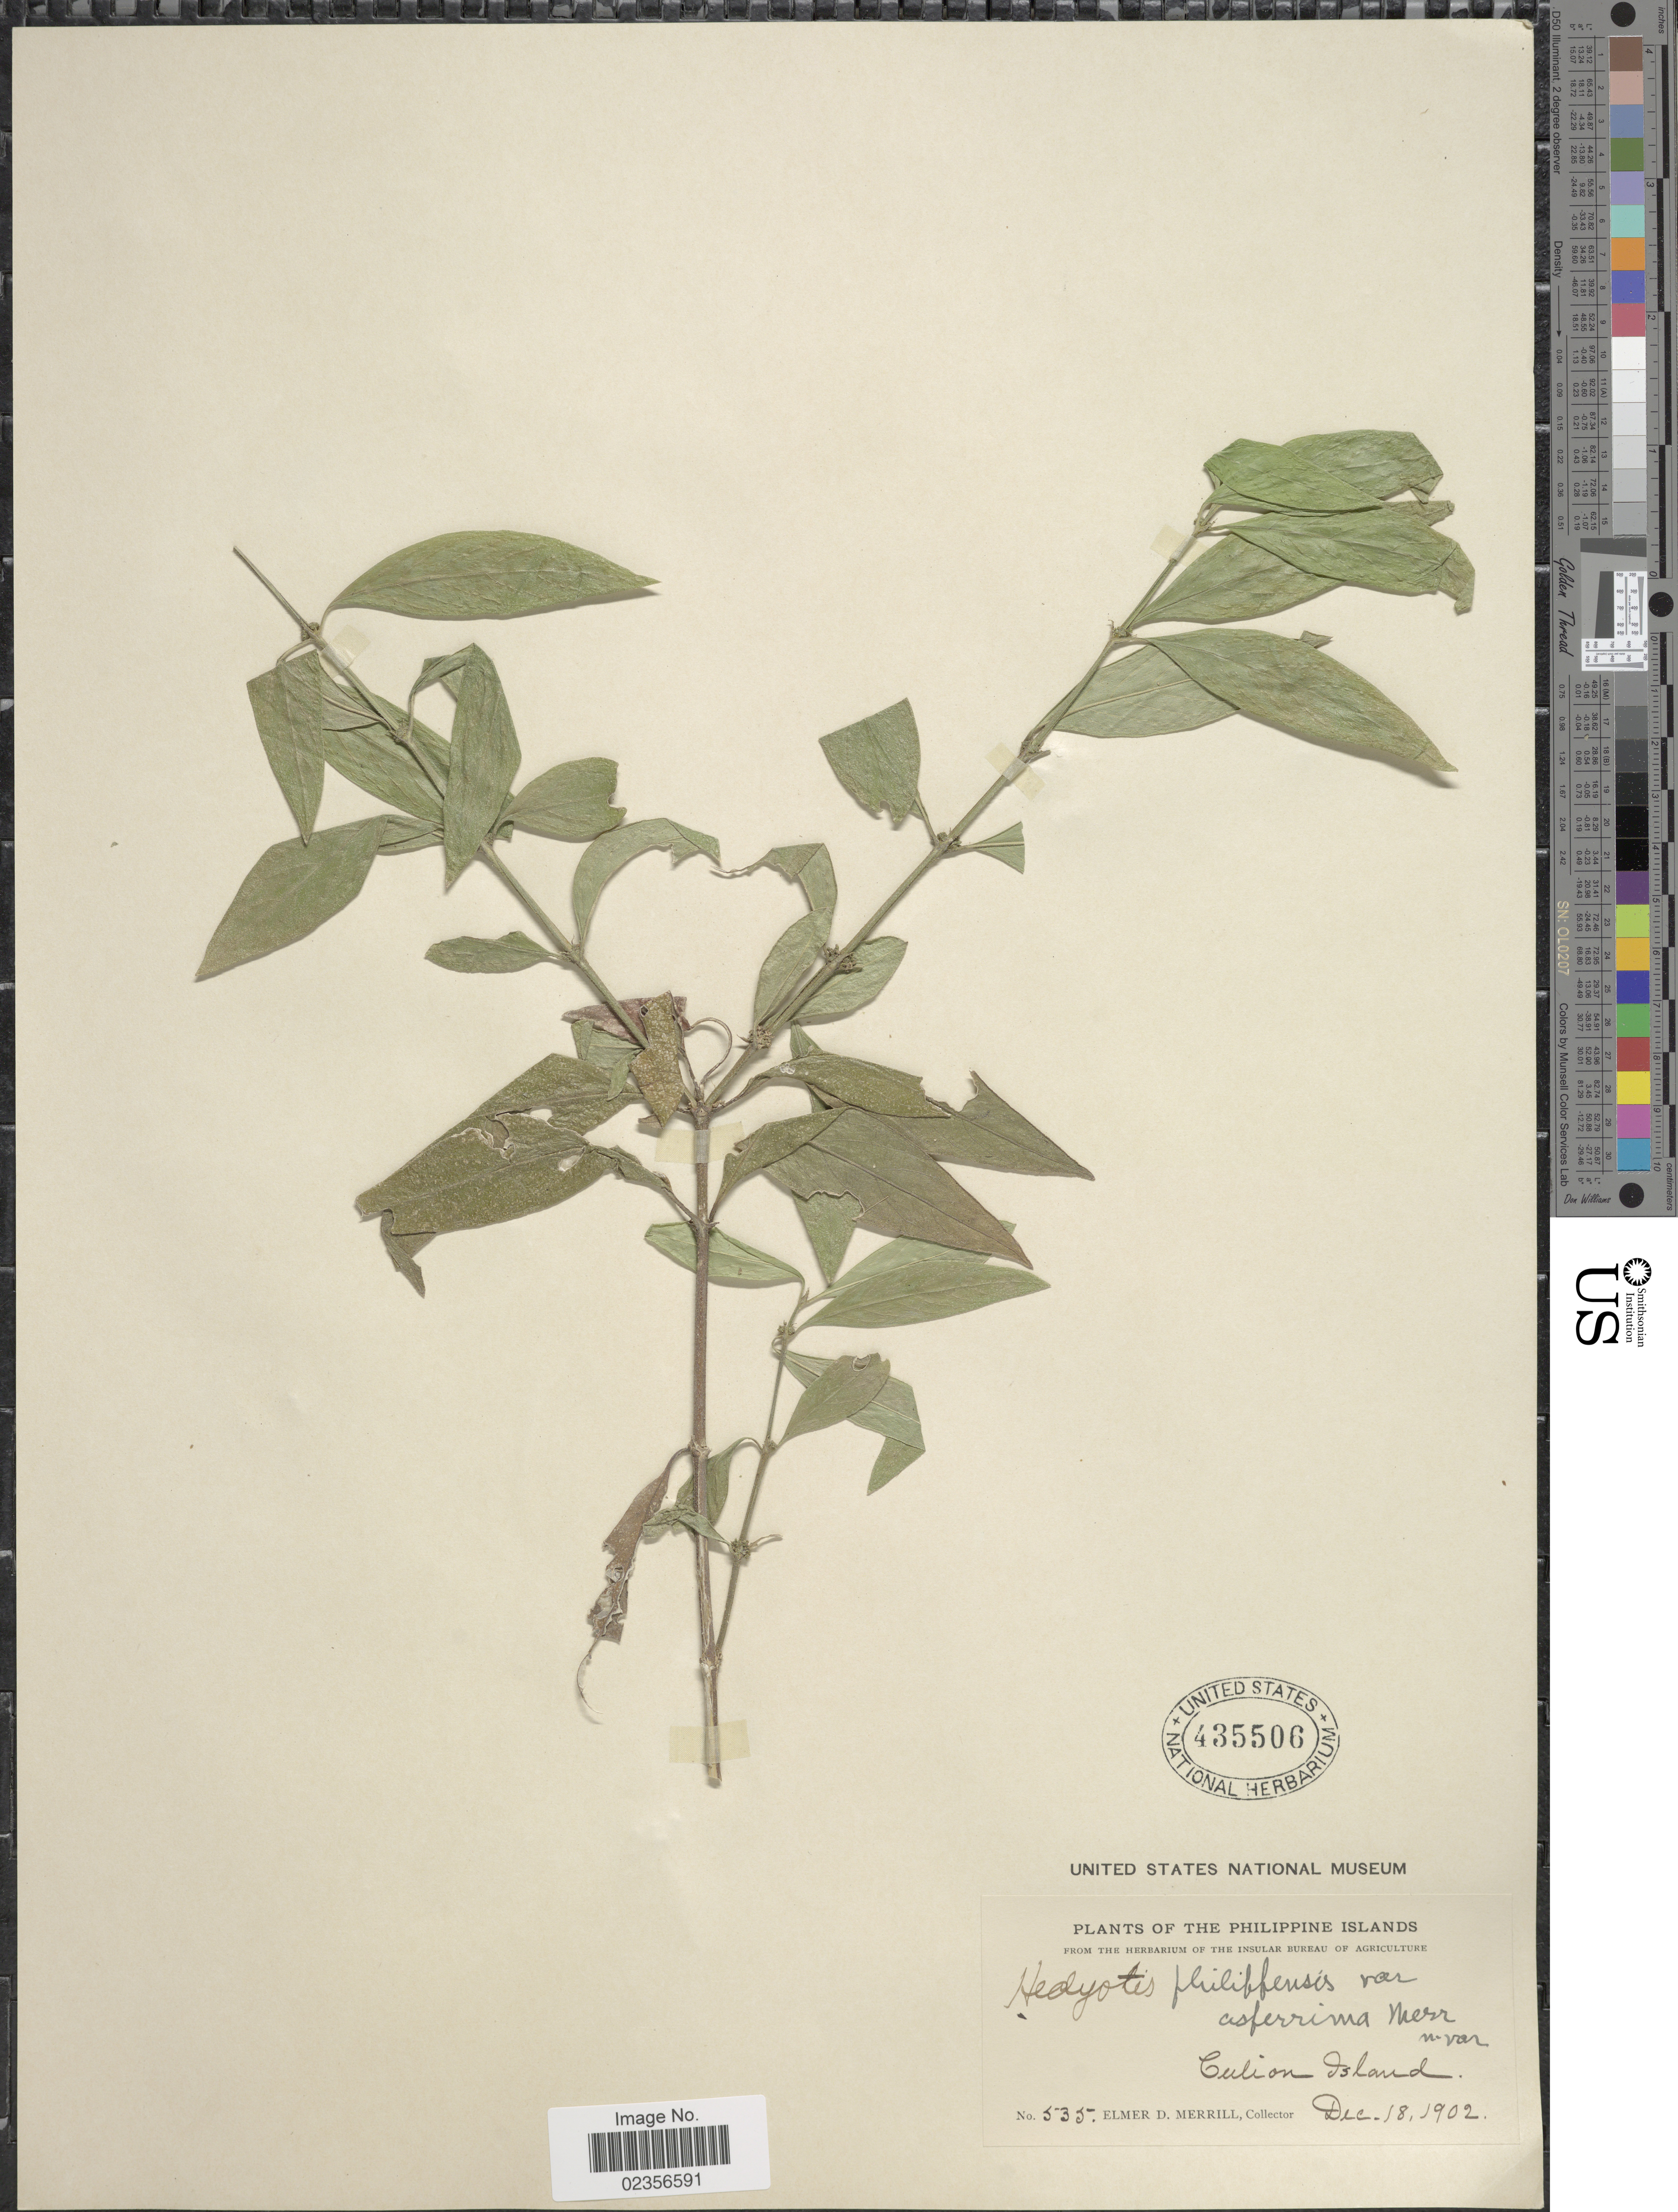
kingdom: Plantae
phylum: Tracheophyta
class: Magnoliopsida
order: Gentianales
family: Rubiaceae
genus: Hedyotis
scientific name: Hedyotis asperrima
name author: (Merr.) Merr.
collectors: E. D. Merrill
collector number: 535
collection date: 1902-12-18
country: Philippines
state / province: Mimaropa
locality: Culion Island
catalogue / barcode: US 435506